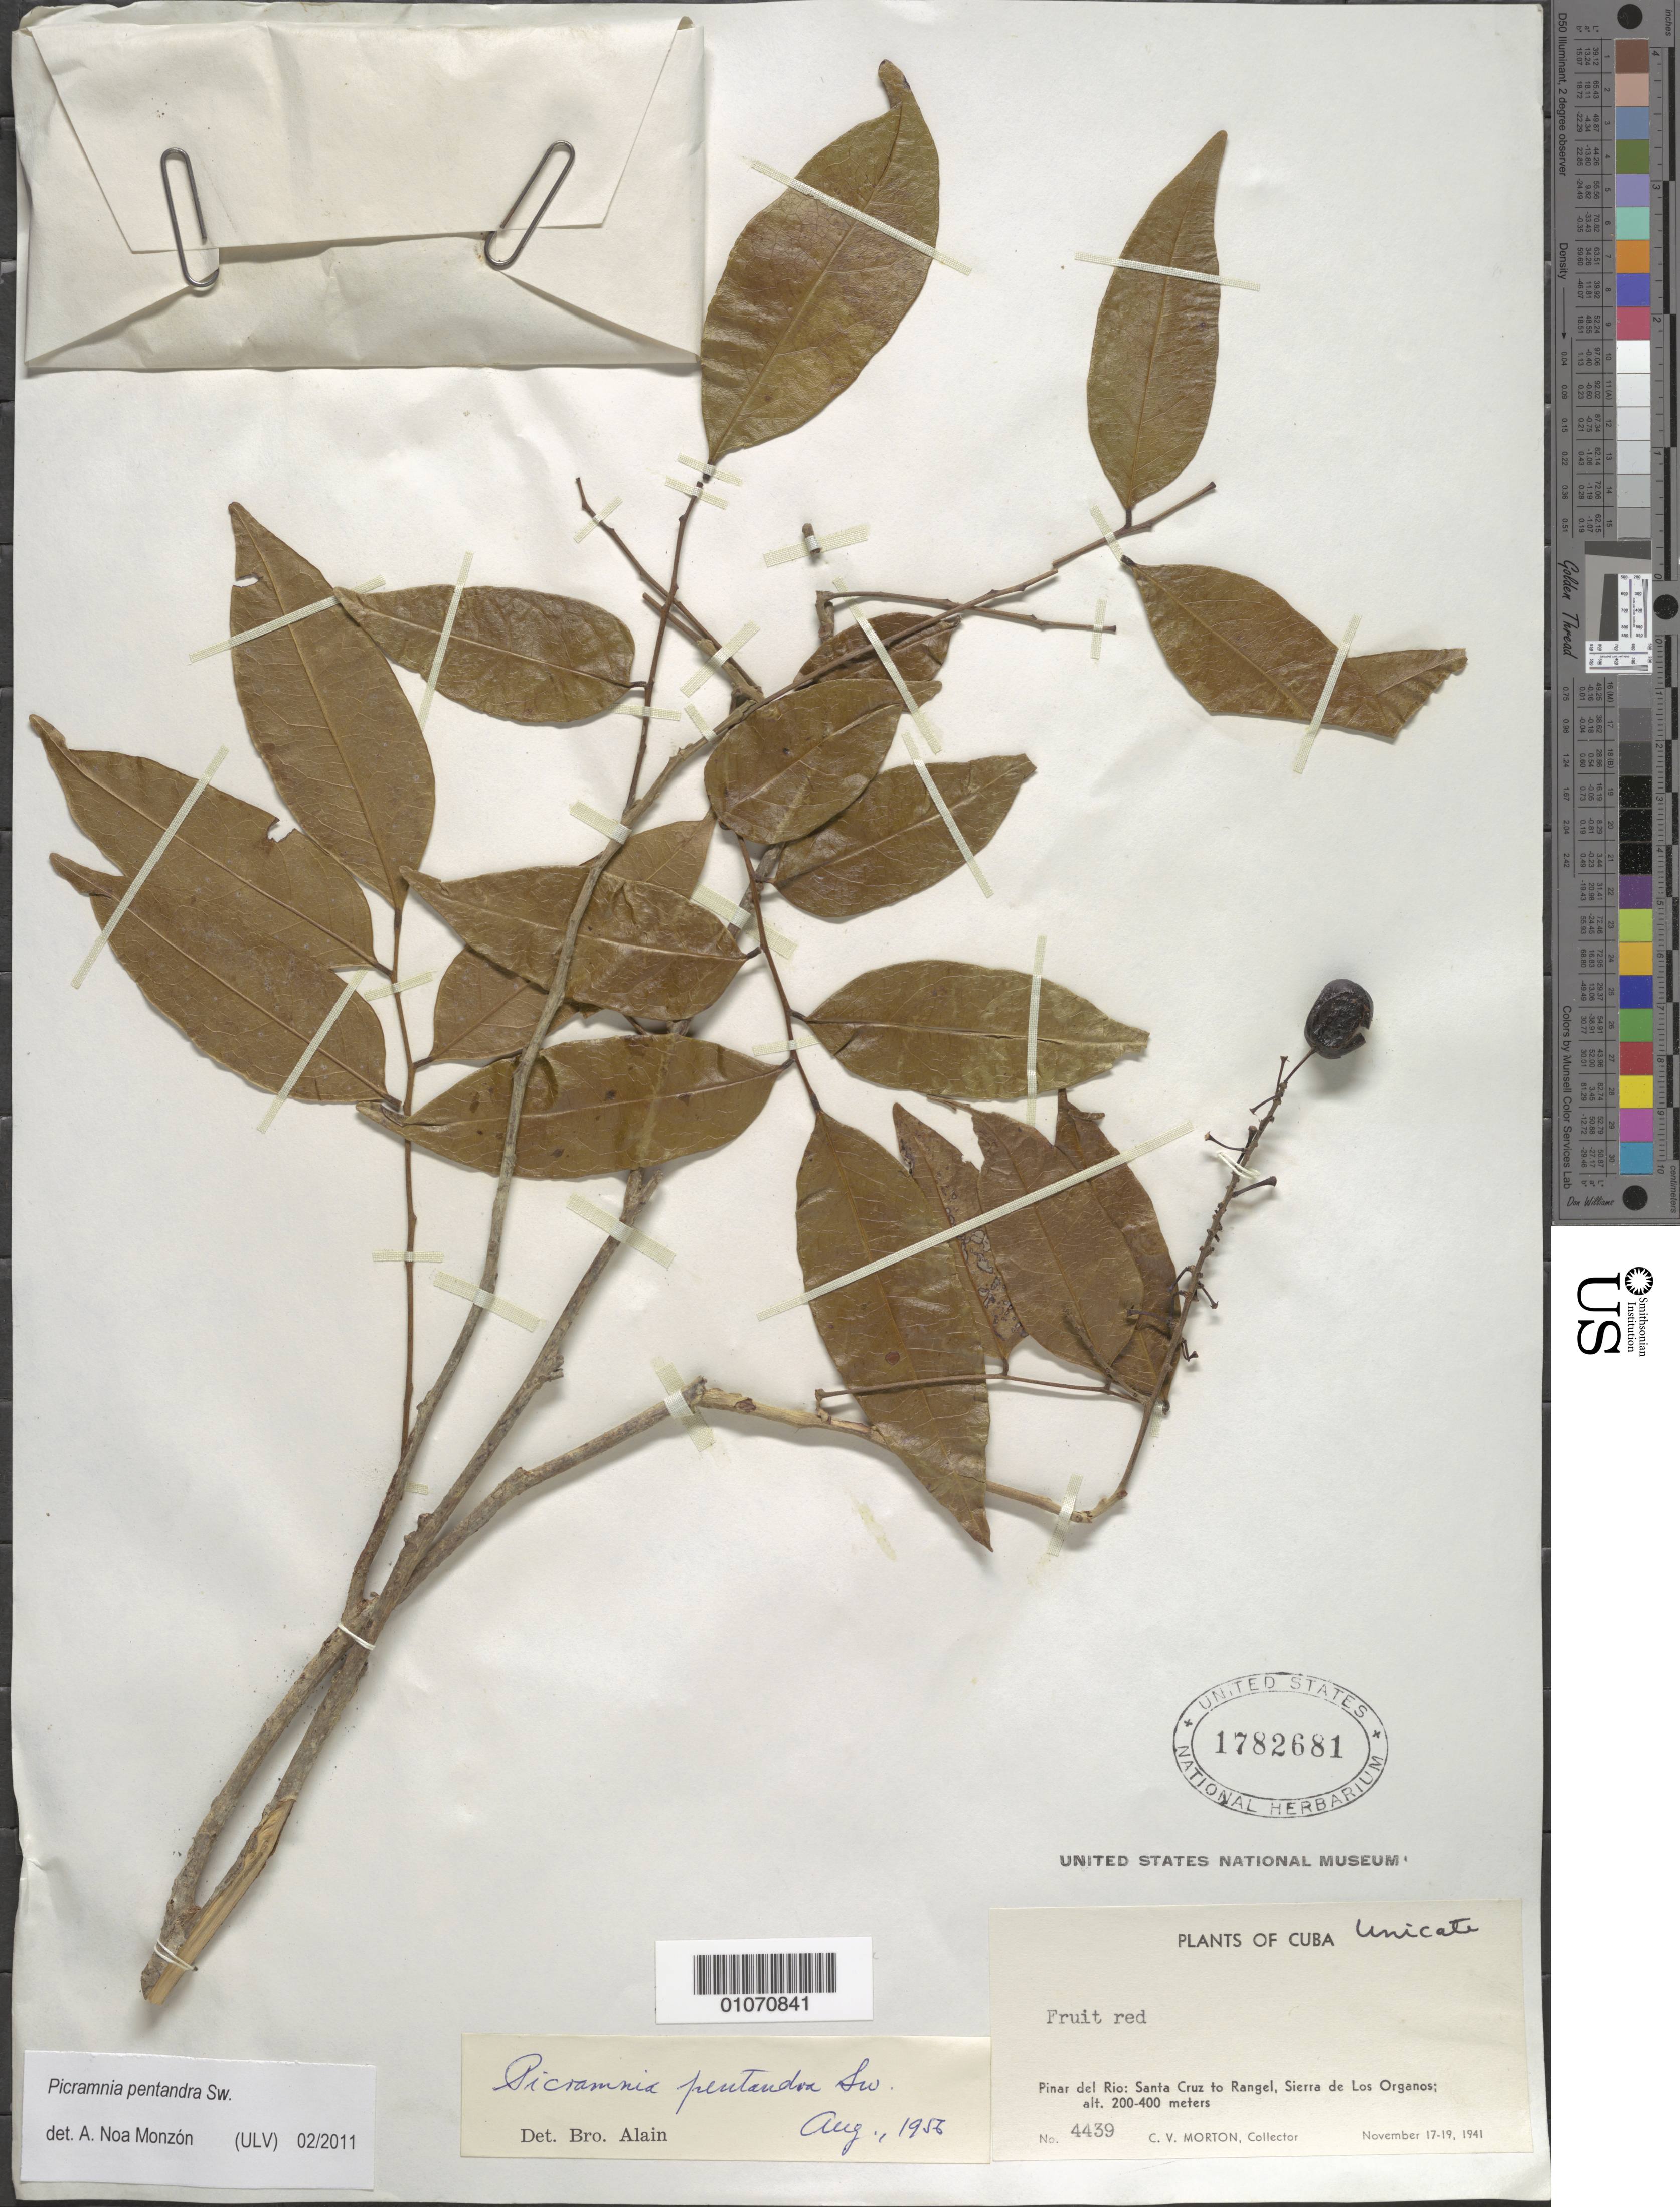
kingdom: Plantae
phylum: Tracheophyta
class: Magnoliopsida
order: Picramniales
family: Picramniaceae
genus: Picramnia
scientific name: Picramnia pentandra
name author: Sw.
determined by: Noa Monzón, A.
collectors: C. V. Morton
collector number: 4439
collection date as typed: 17 Nov 1941 to 19 Nov 1941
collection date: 1941-11-17/1941-11-19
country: Cuba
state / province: Pinar del Río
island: Cuba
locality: Santa Cruz to Rangel, Sierra de Los Organos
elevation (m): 200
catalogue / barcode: US 1782681